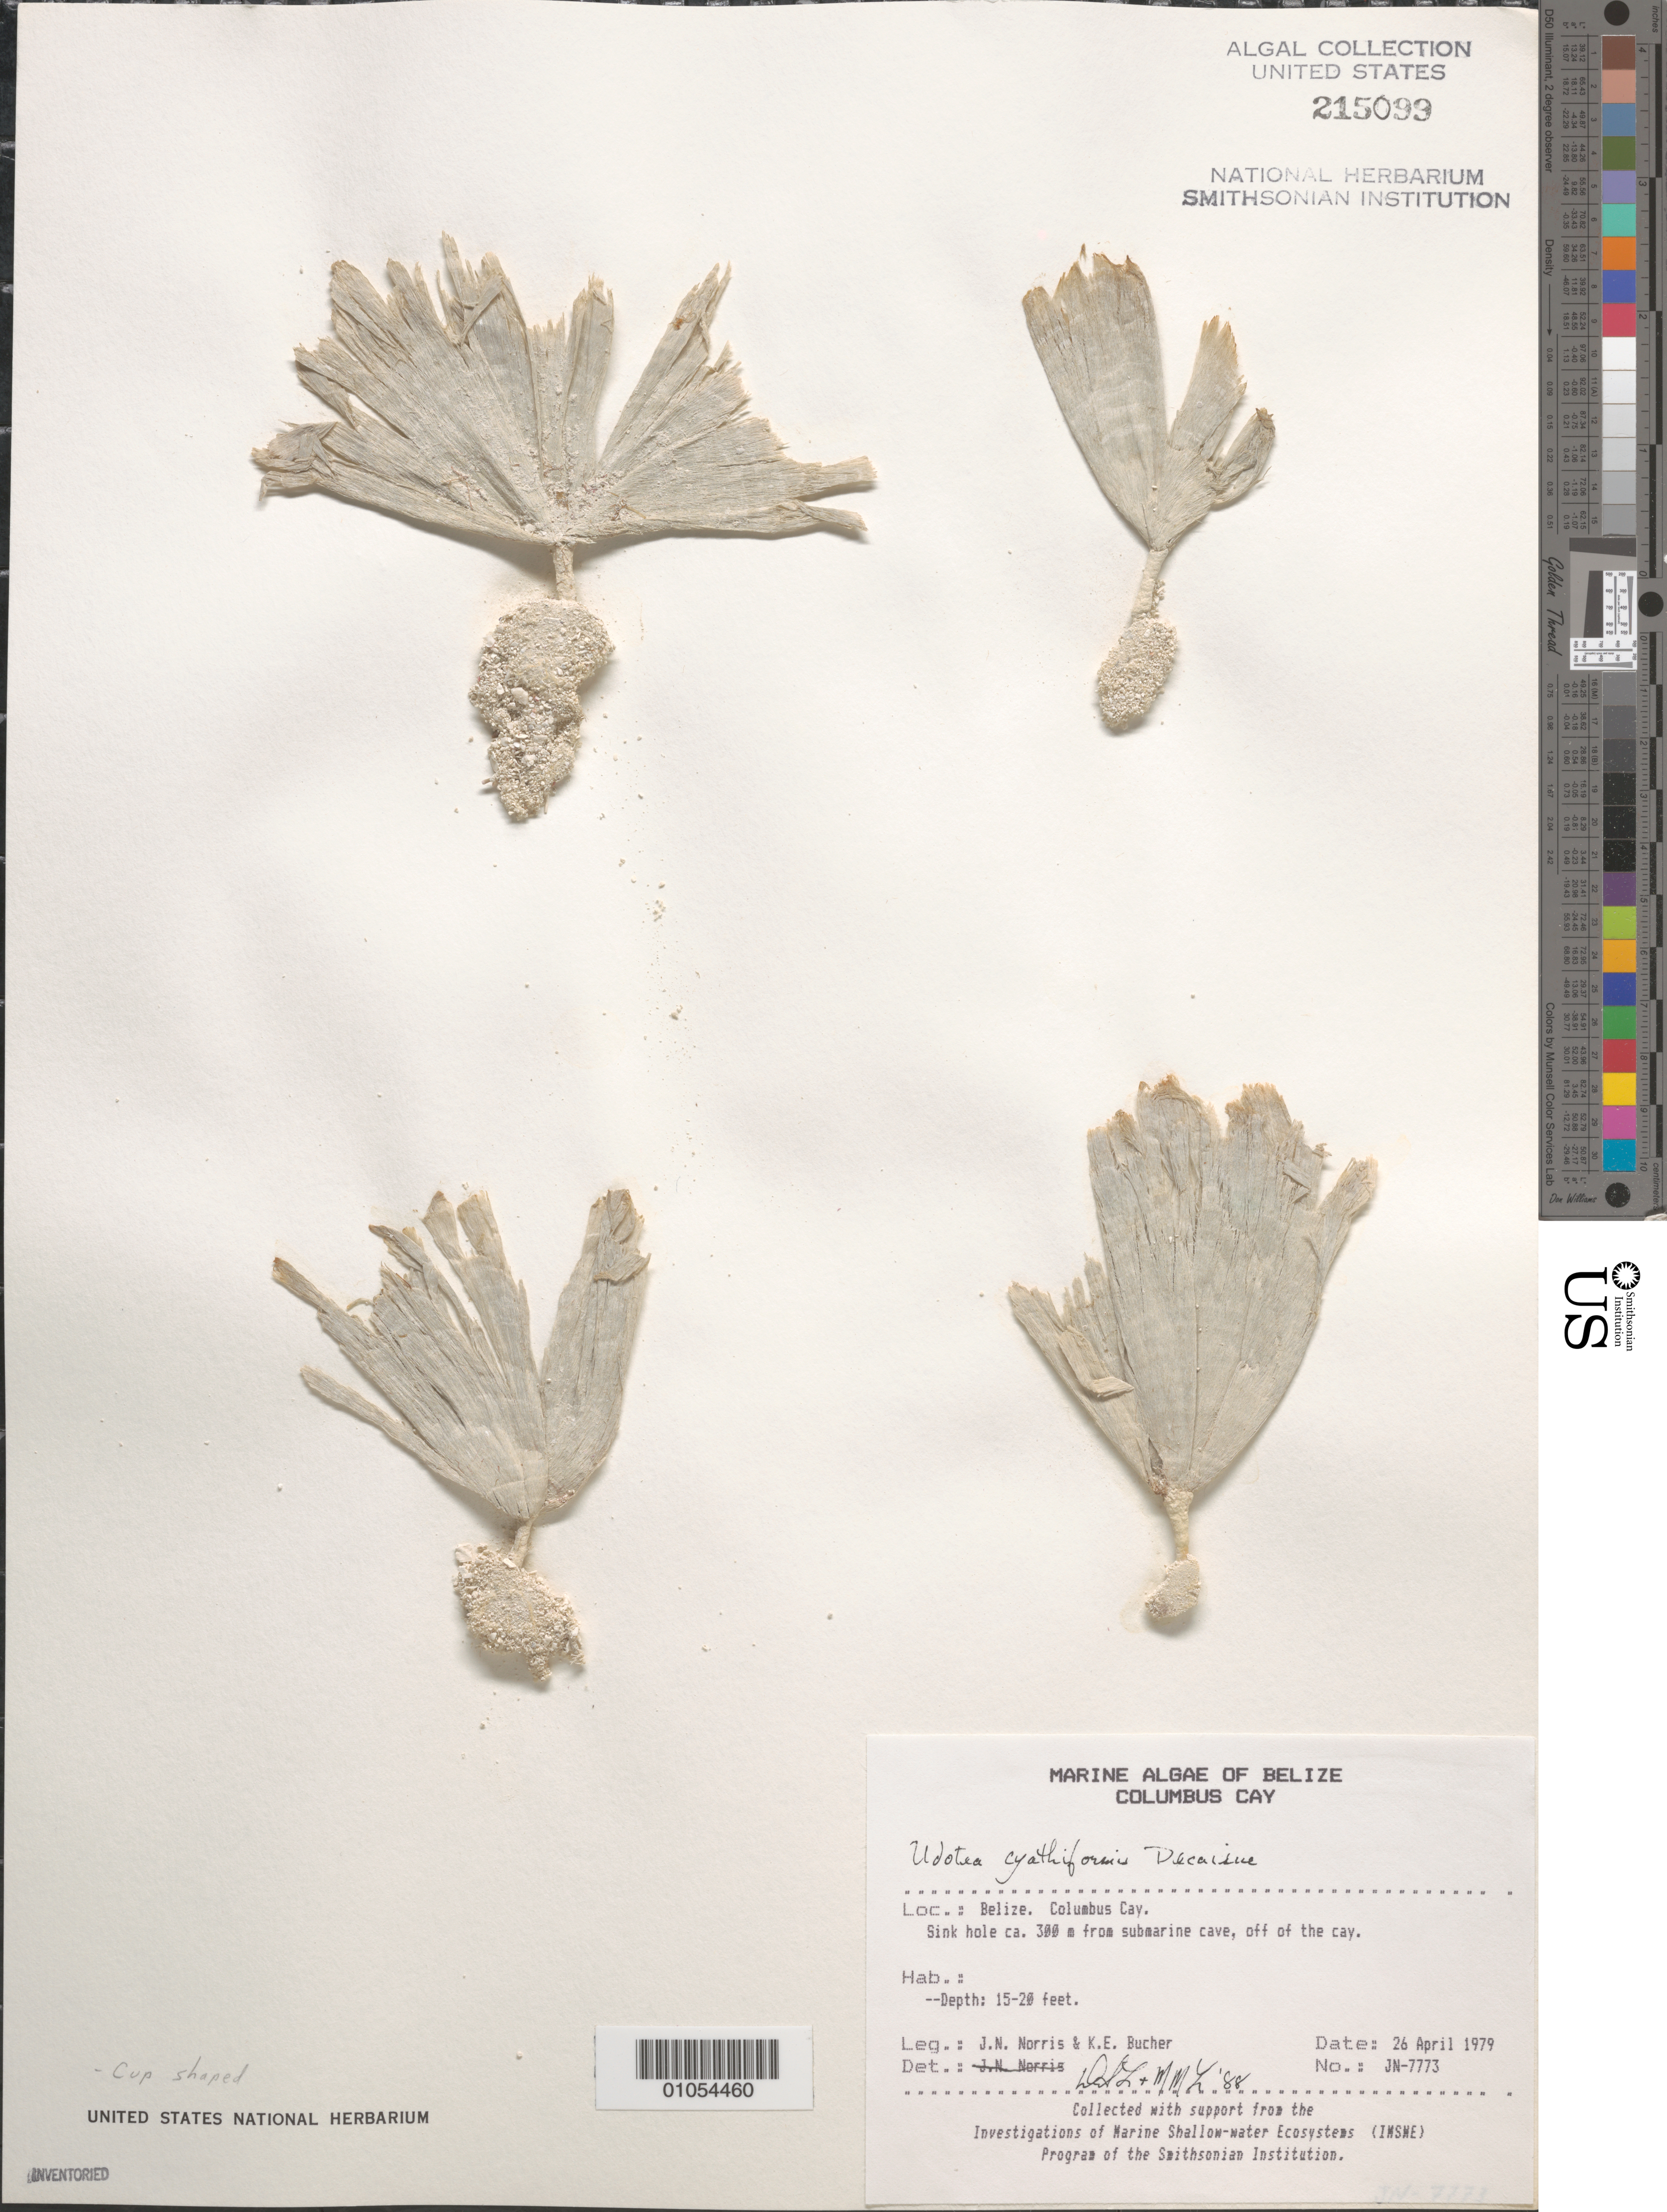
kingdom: Plantae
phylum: Chlorophyta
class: Ulvophyceae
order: Bryopsidales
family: Udoteaceae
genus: Udotea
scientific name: Udotea cyathiformis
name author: Decne.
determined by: Littler, D. S.; Littler, M. M.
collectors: J. N. Norris & K. E. Bucher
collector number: JN-7773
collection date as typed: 26 Apr 1979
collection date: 1979-04-26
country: Belize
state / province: Stann Creek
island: Columbus Cay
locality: Sink hole ca. 300 m from submarine cave, off of the cay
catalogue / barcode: US 215099